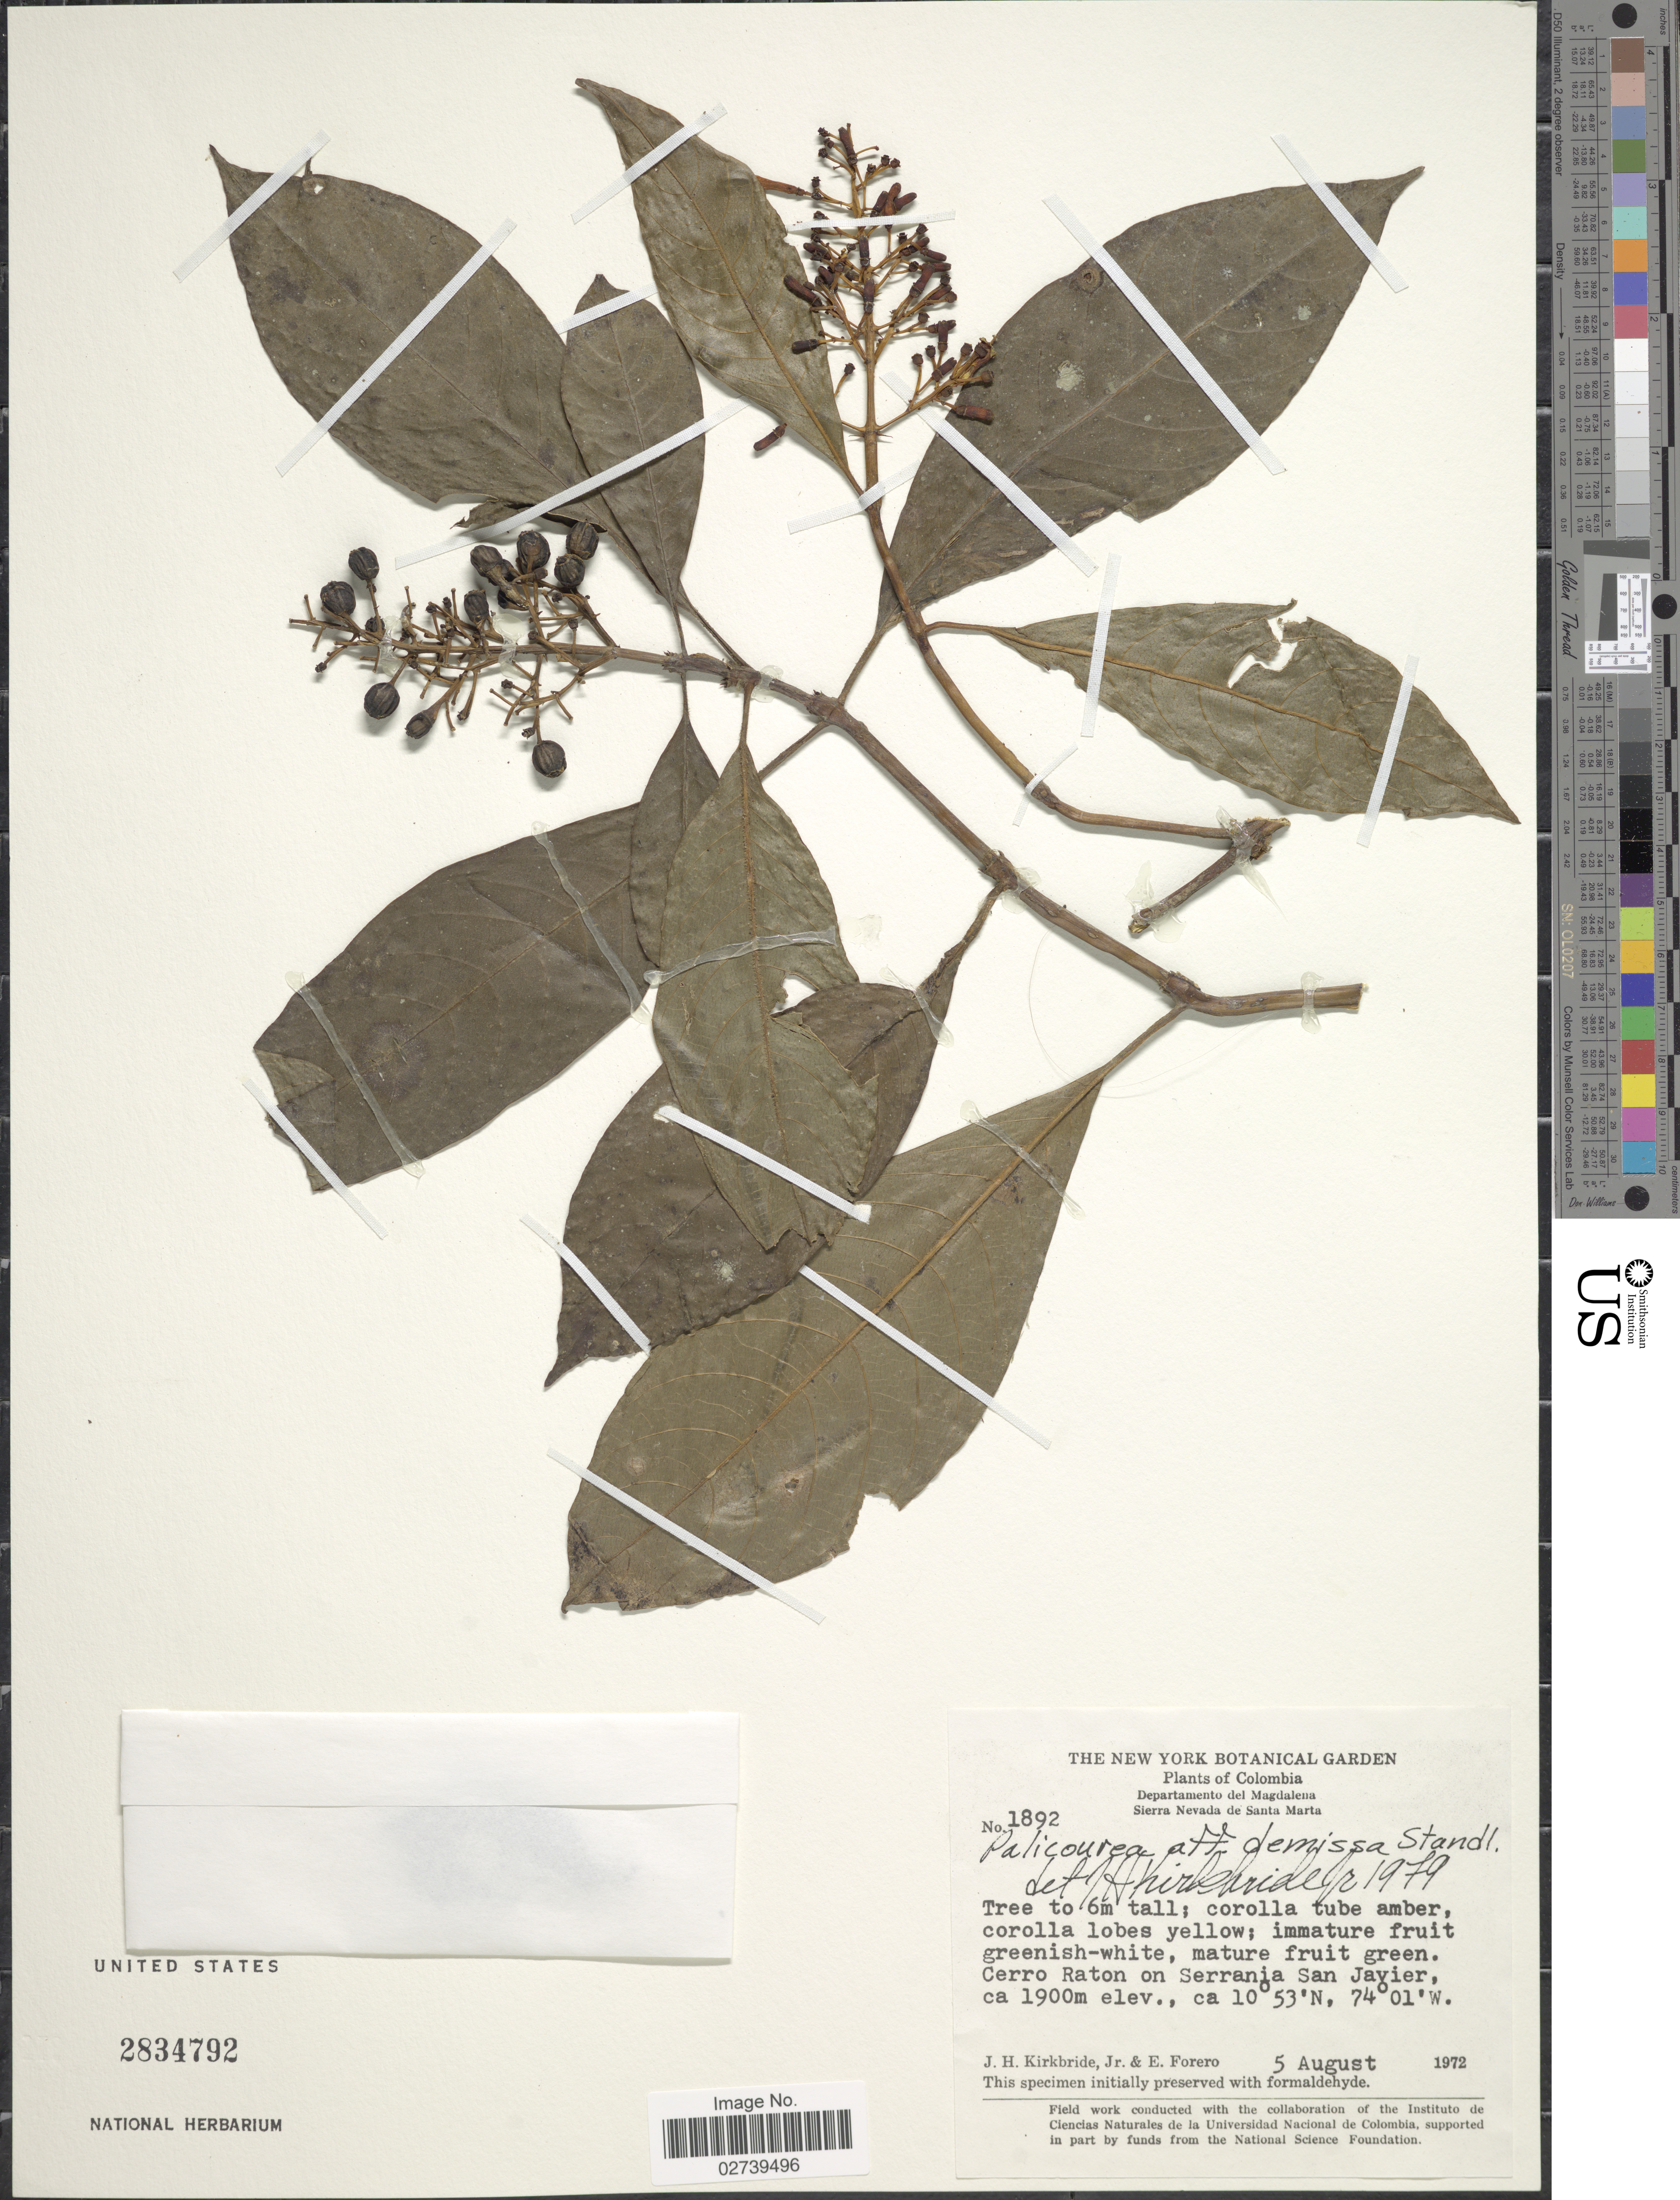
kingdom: Plantae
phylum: Tracheophyta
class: Magnoliopsida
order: Gentianales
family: Rubiaceae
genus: Palicourea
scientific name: Palicourea demissa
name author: Standl.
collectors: J. H. Kirkbride & E. Forero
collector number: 1892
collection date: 1972-08-05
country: Colombia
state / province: Magdalena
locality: Sierra Nevada de Santa Maria, Cerro Raton on Serrania San Javier.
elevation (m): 1900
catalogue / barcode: US 2834792